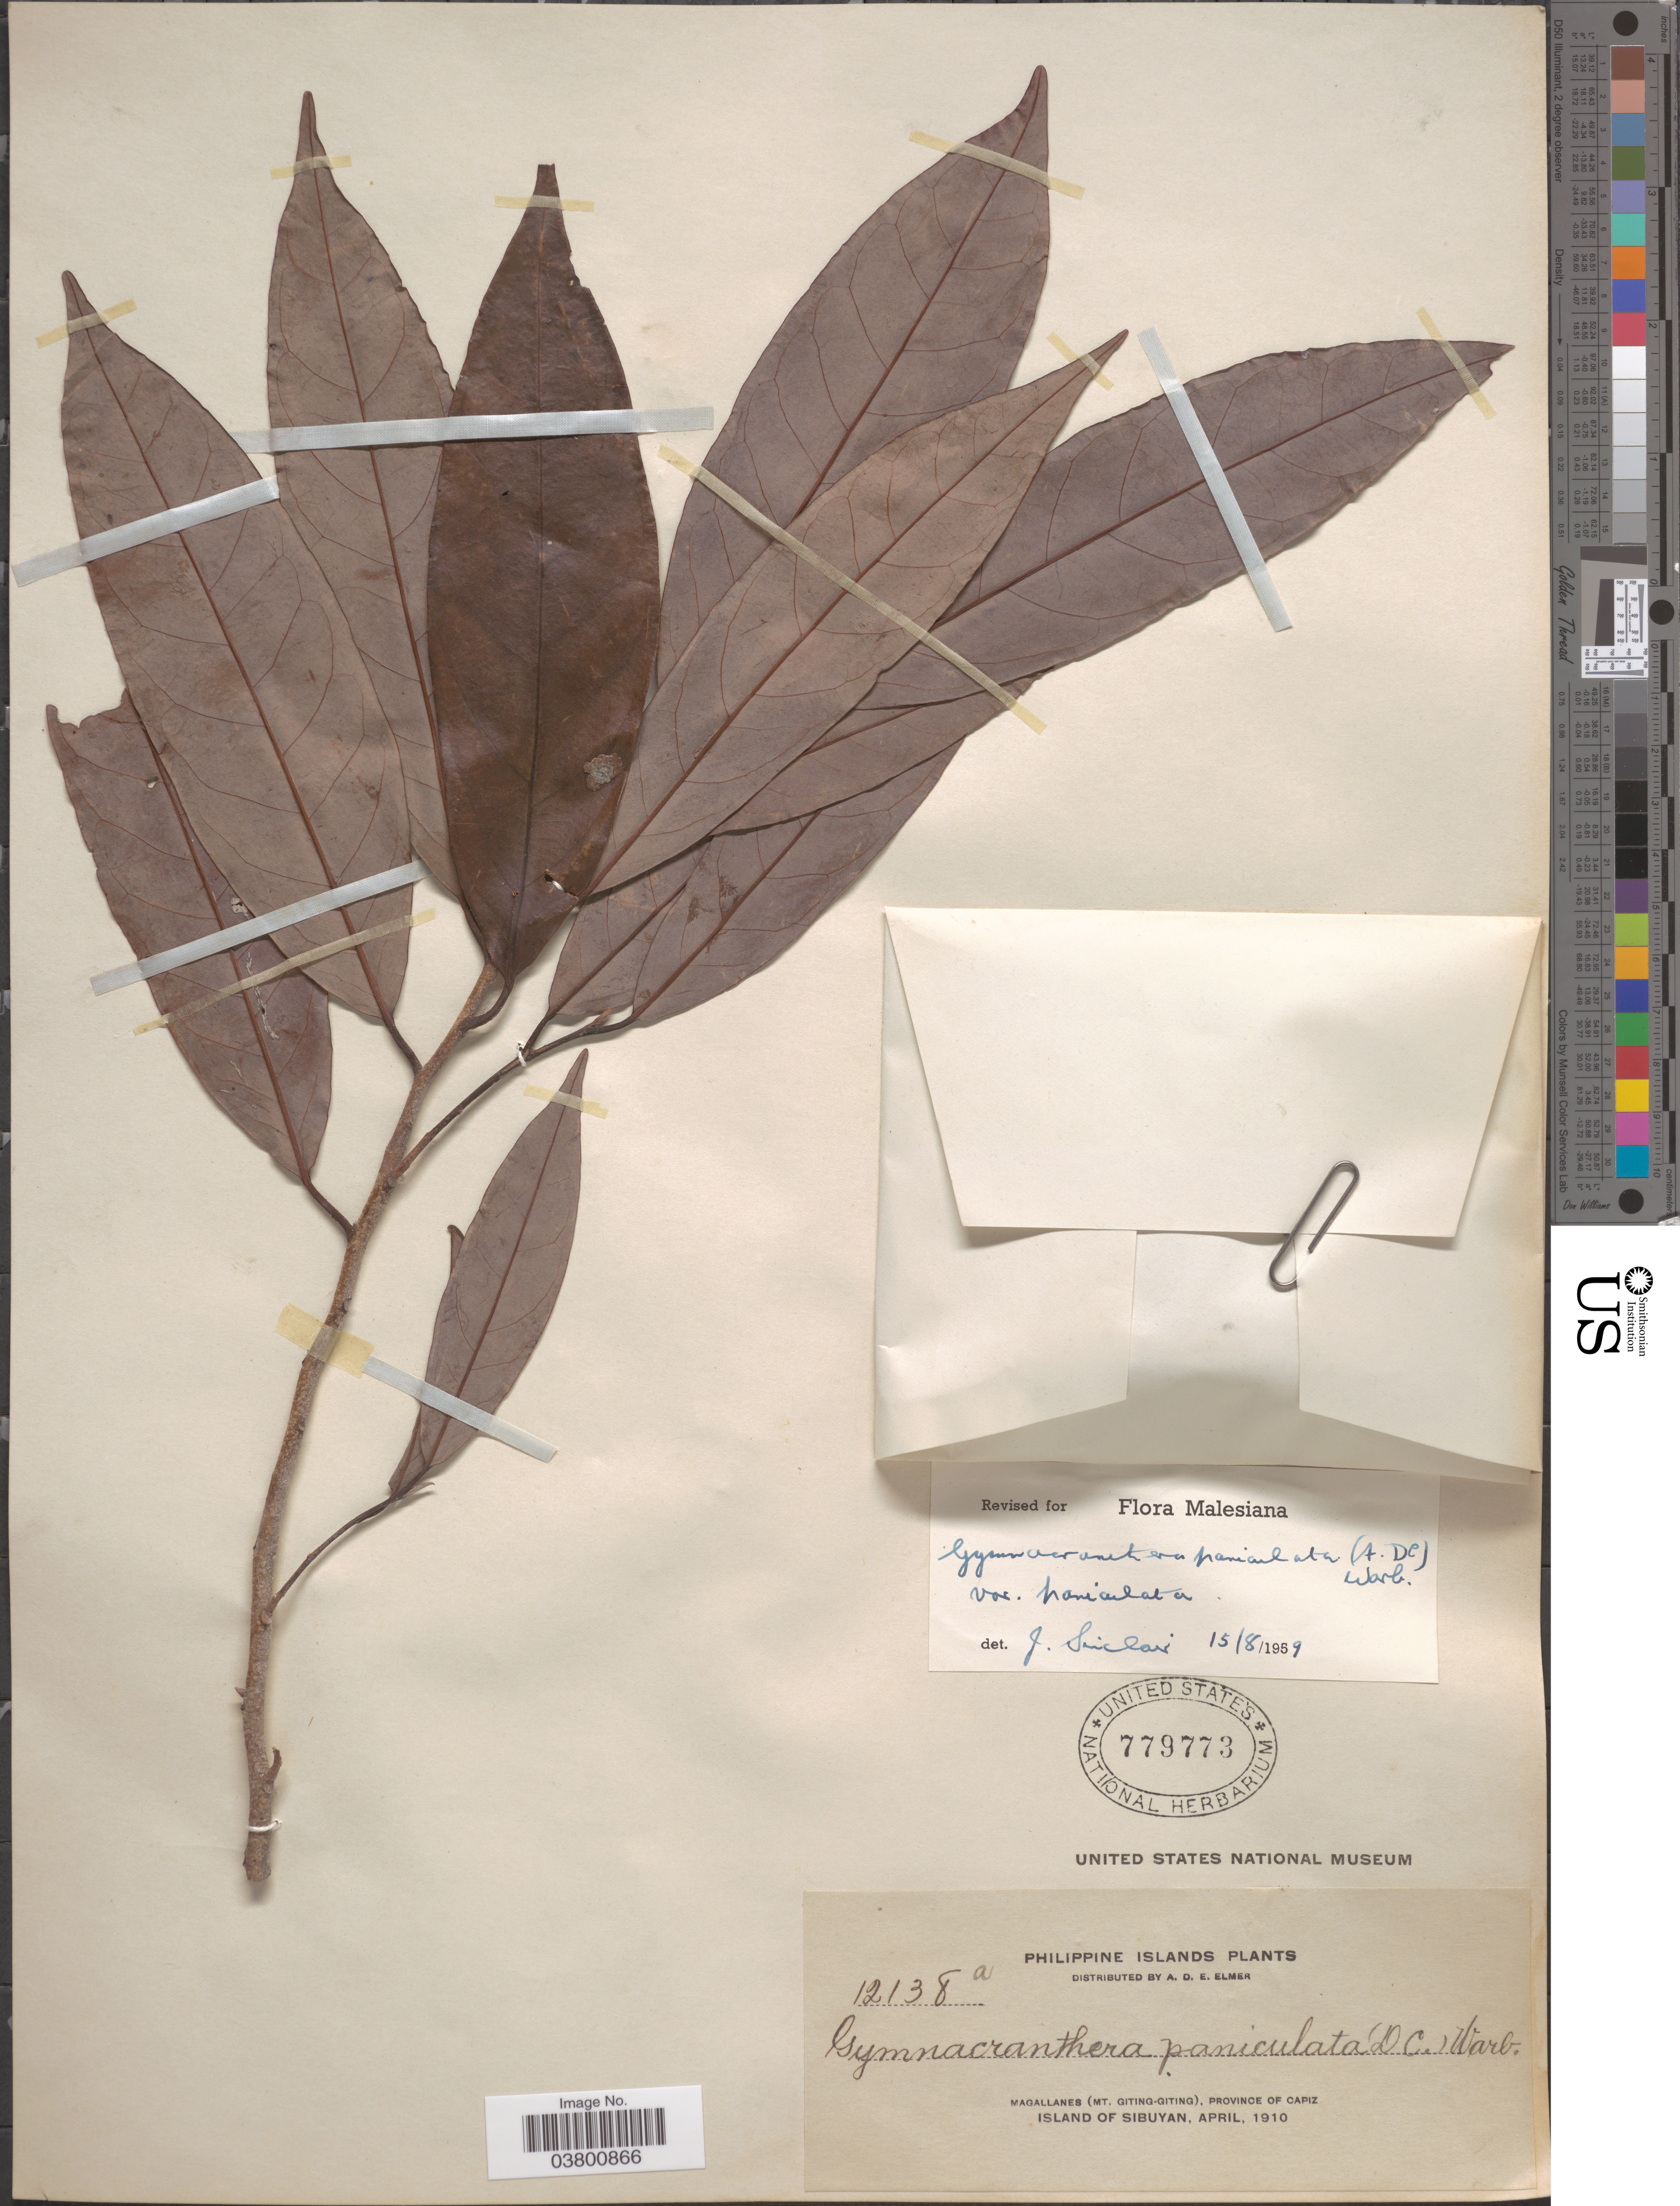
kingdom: Plantae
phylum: Tracheophyta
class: Magnoliopsida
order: Magnoliales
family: Myristicaceae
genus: Gymnacranthera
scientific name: Gymnacranthera paniculata var. paniculata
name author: (A. DC.) Warb.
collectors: A. D. E. Elmer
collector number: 12138a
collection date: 1910-04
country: Philippines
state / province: Western Visayas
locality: Magallanes (Mt. Giting-Giting), Province of Capiz. Island of Sibuyan.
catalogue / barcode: US 779773